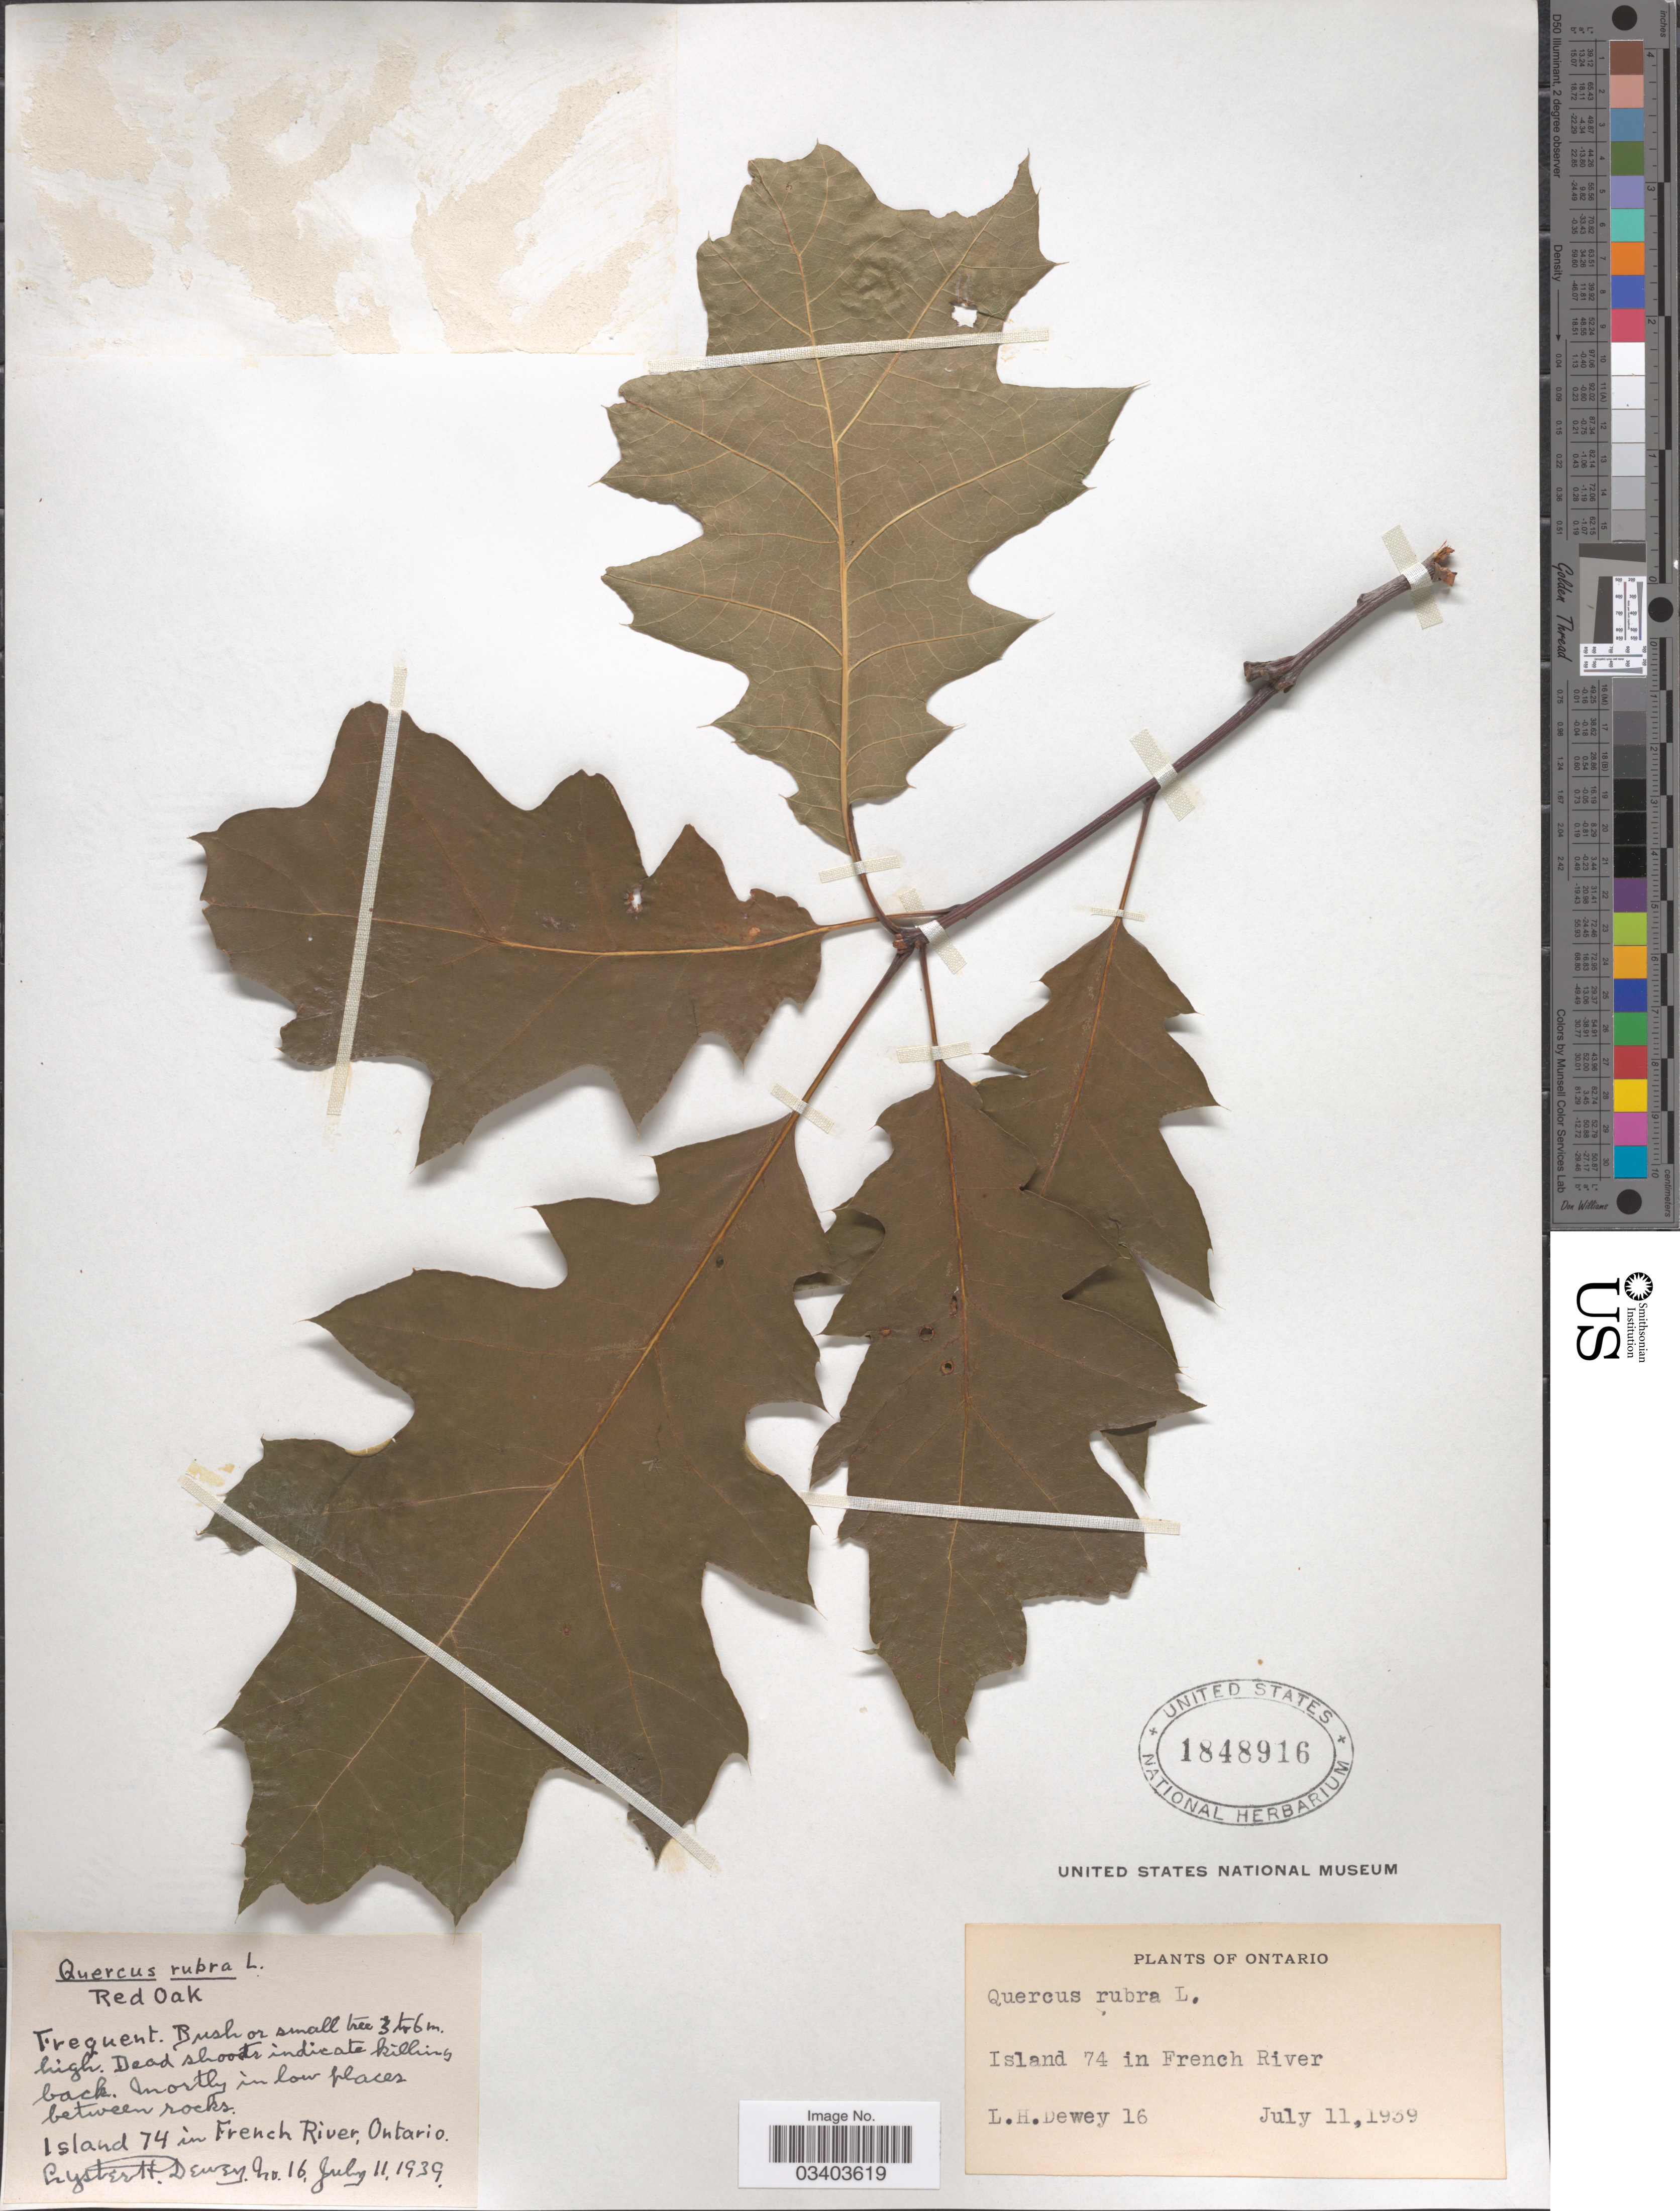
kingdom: Plantae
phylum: Tracheophyta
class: Magnoliopsida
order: Fagales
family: Fagaceae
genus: Quercus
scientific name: Quercus borealis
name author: F. Michx.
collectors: L. H. Dewey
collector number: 16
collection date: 1939-07-11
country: Canada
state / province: Ontario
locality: Island 74 in French River.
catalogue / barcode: US 1848916